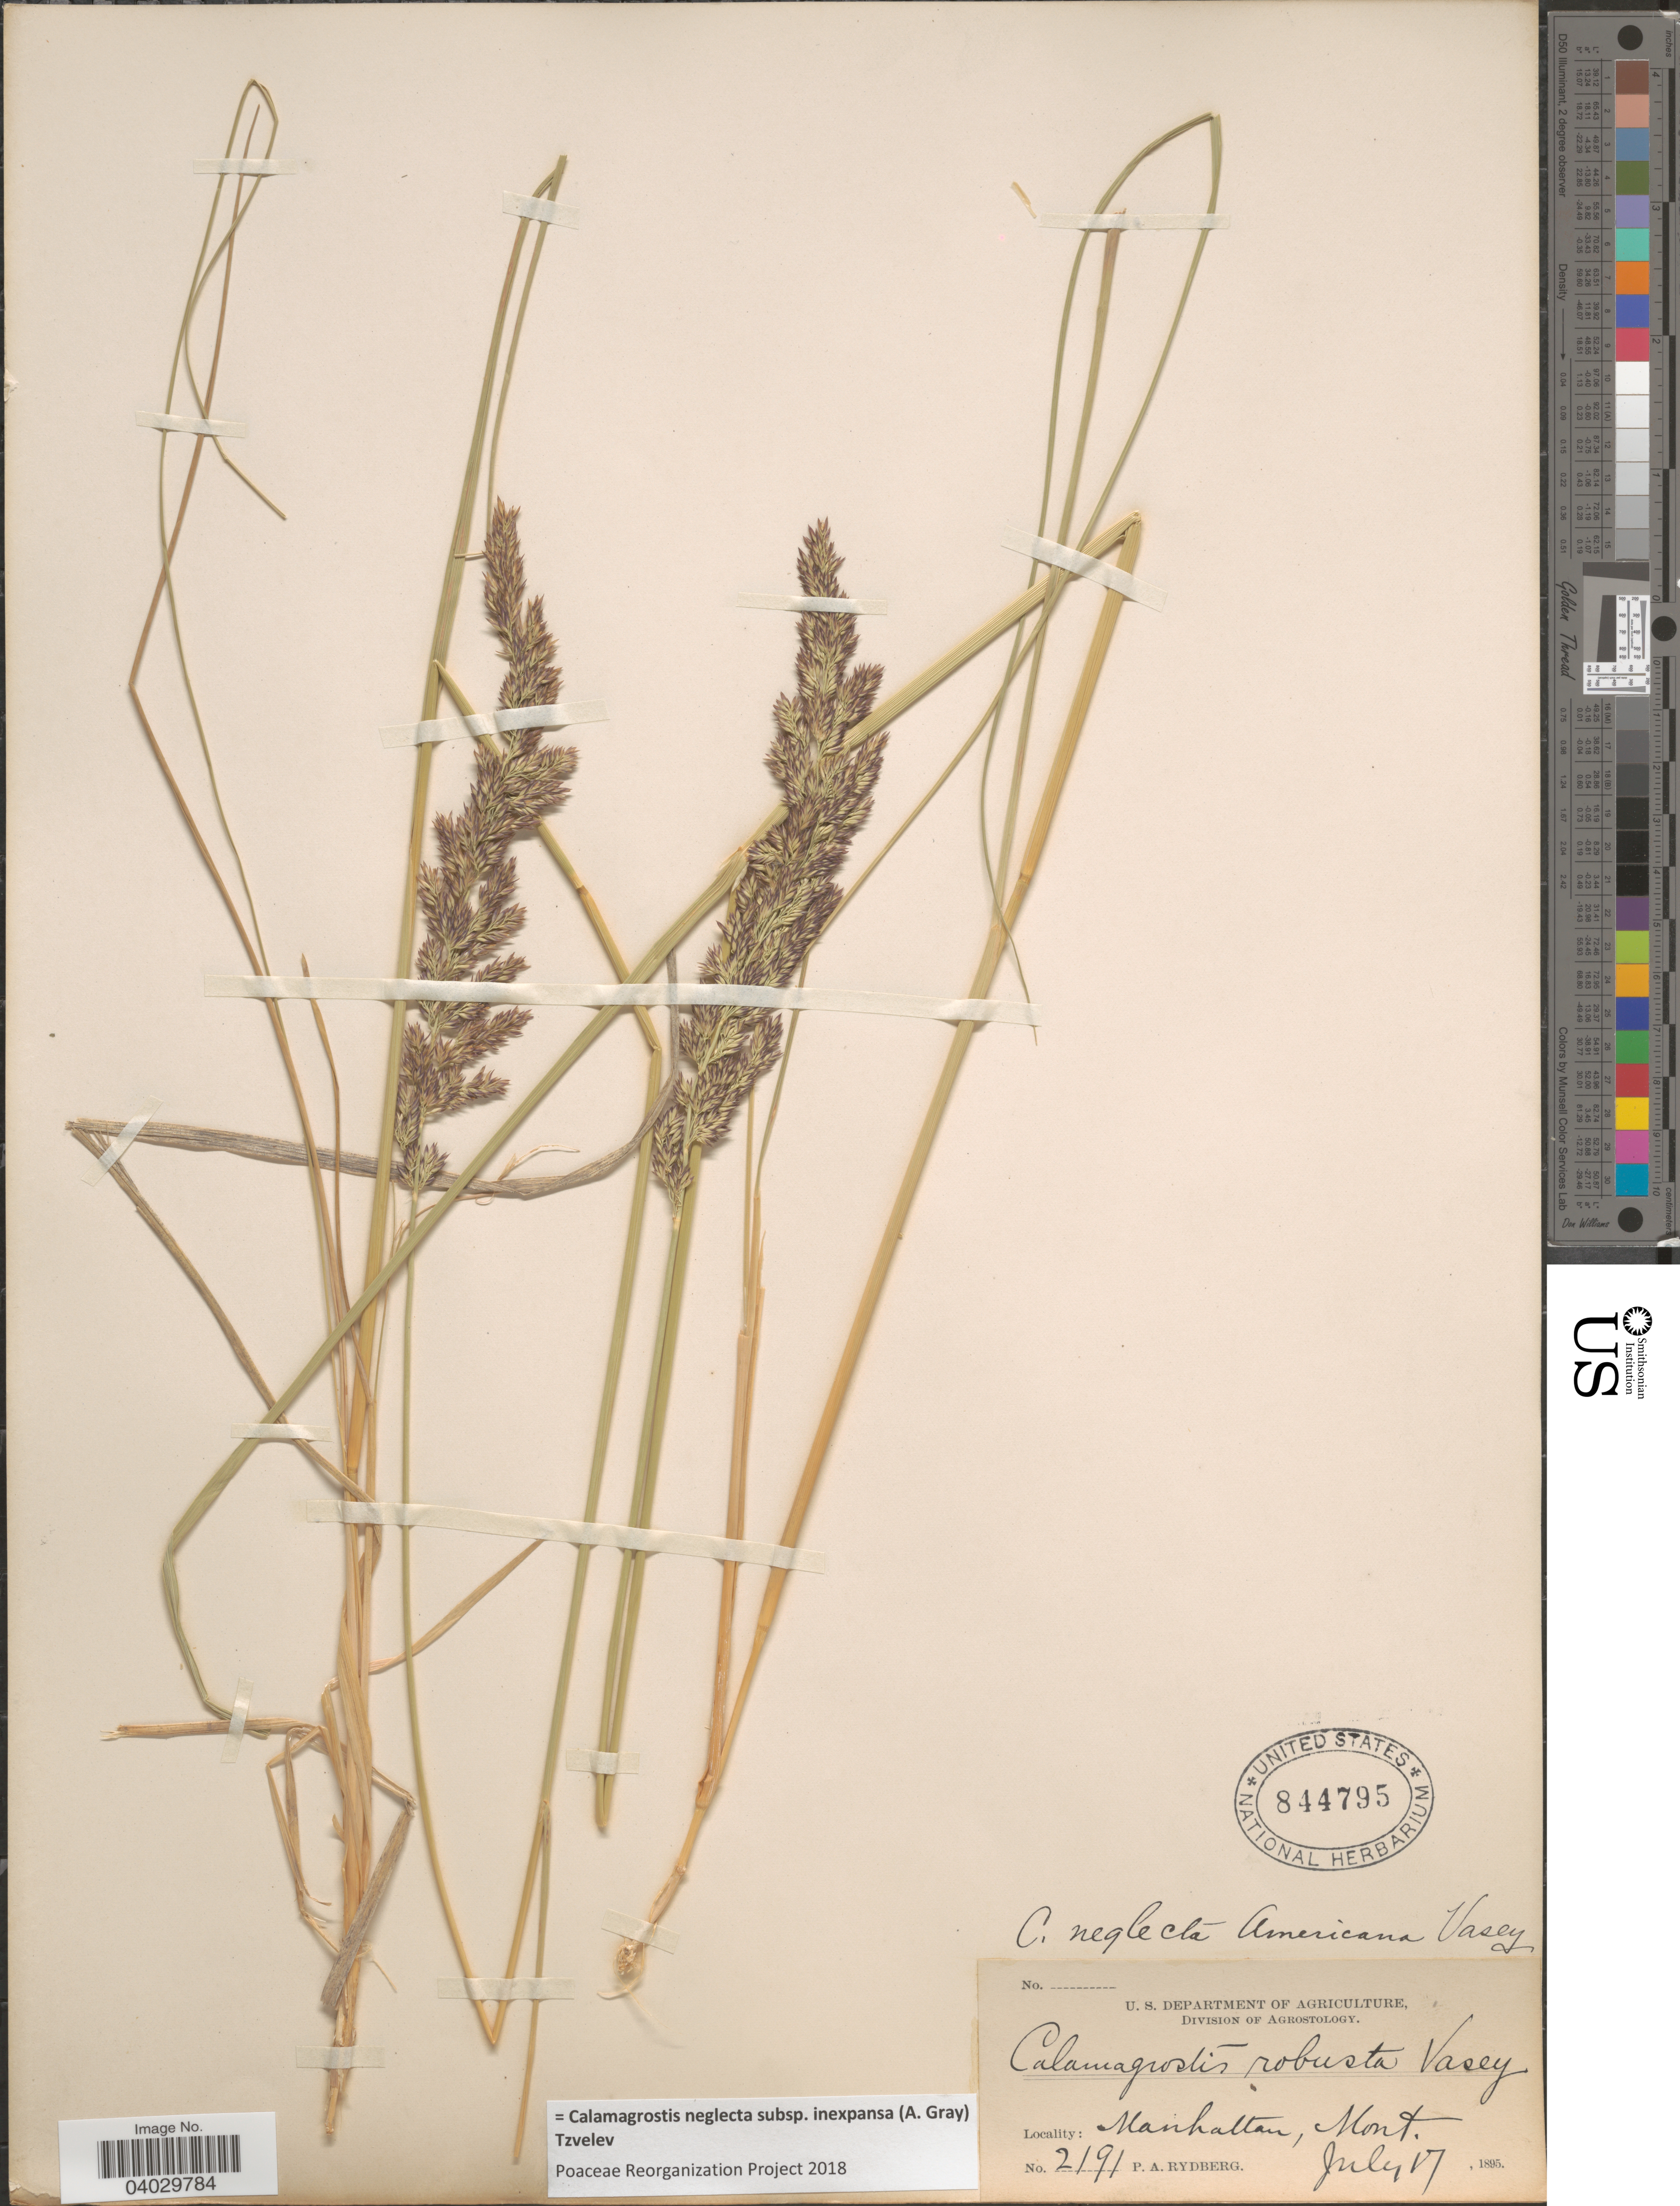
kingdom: Plantae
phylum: Tracheophyta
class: Liliopsida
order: Poales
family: Poaceae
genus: Calamagrostis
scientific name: Calamagrostis neglecta subsp. inexpansa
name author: (A. Gray) Tzvelev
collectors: P. A. Rydberg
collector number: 2191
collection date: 1895-07-17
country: United States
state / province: Montana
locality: Manhattan.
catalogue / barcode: US 844795